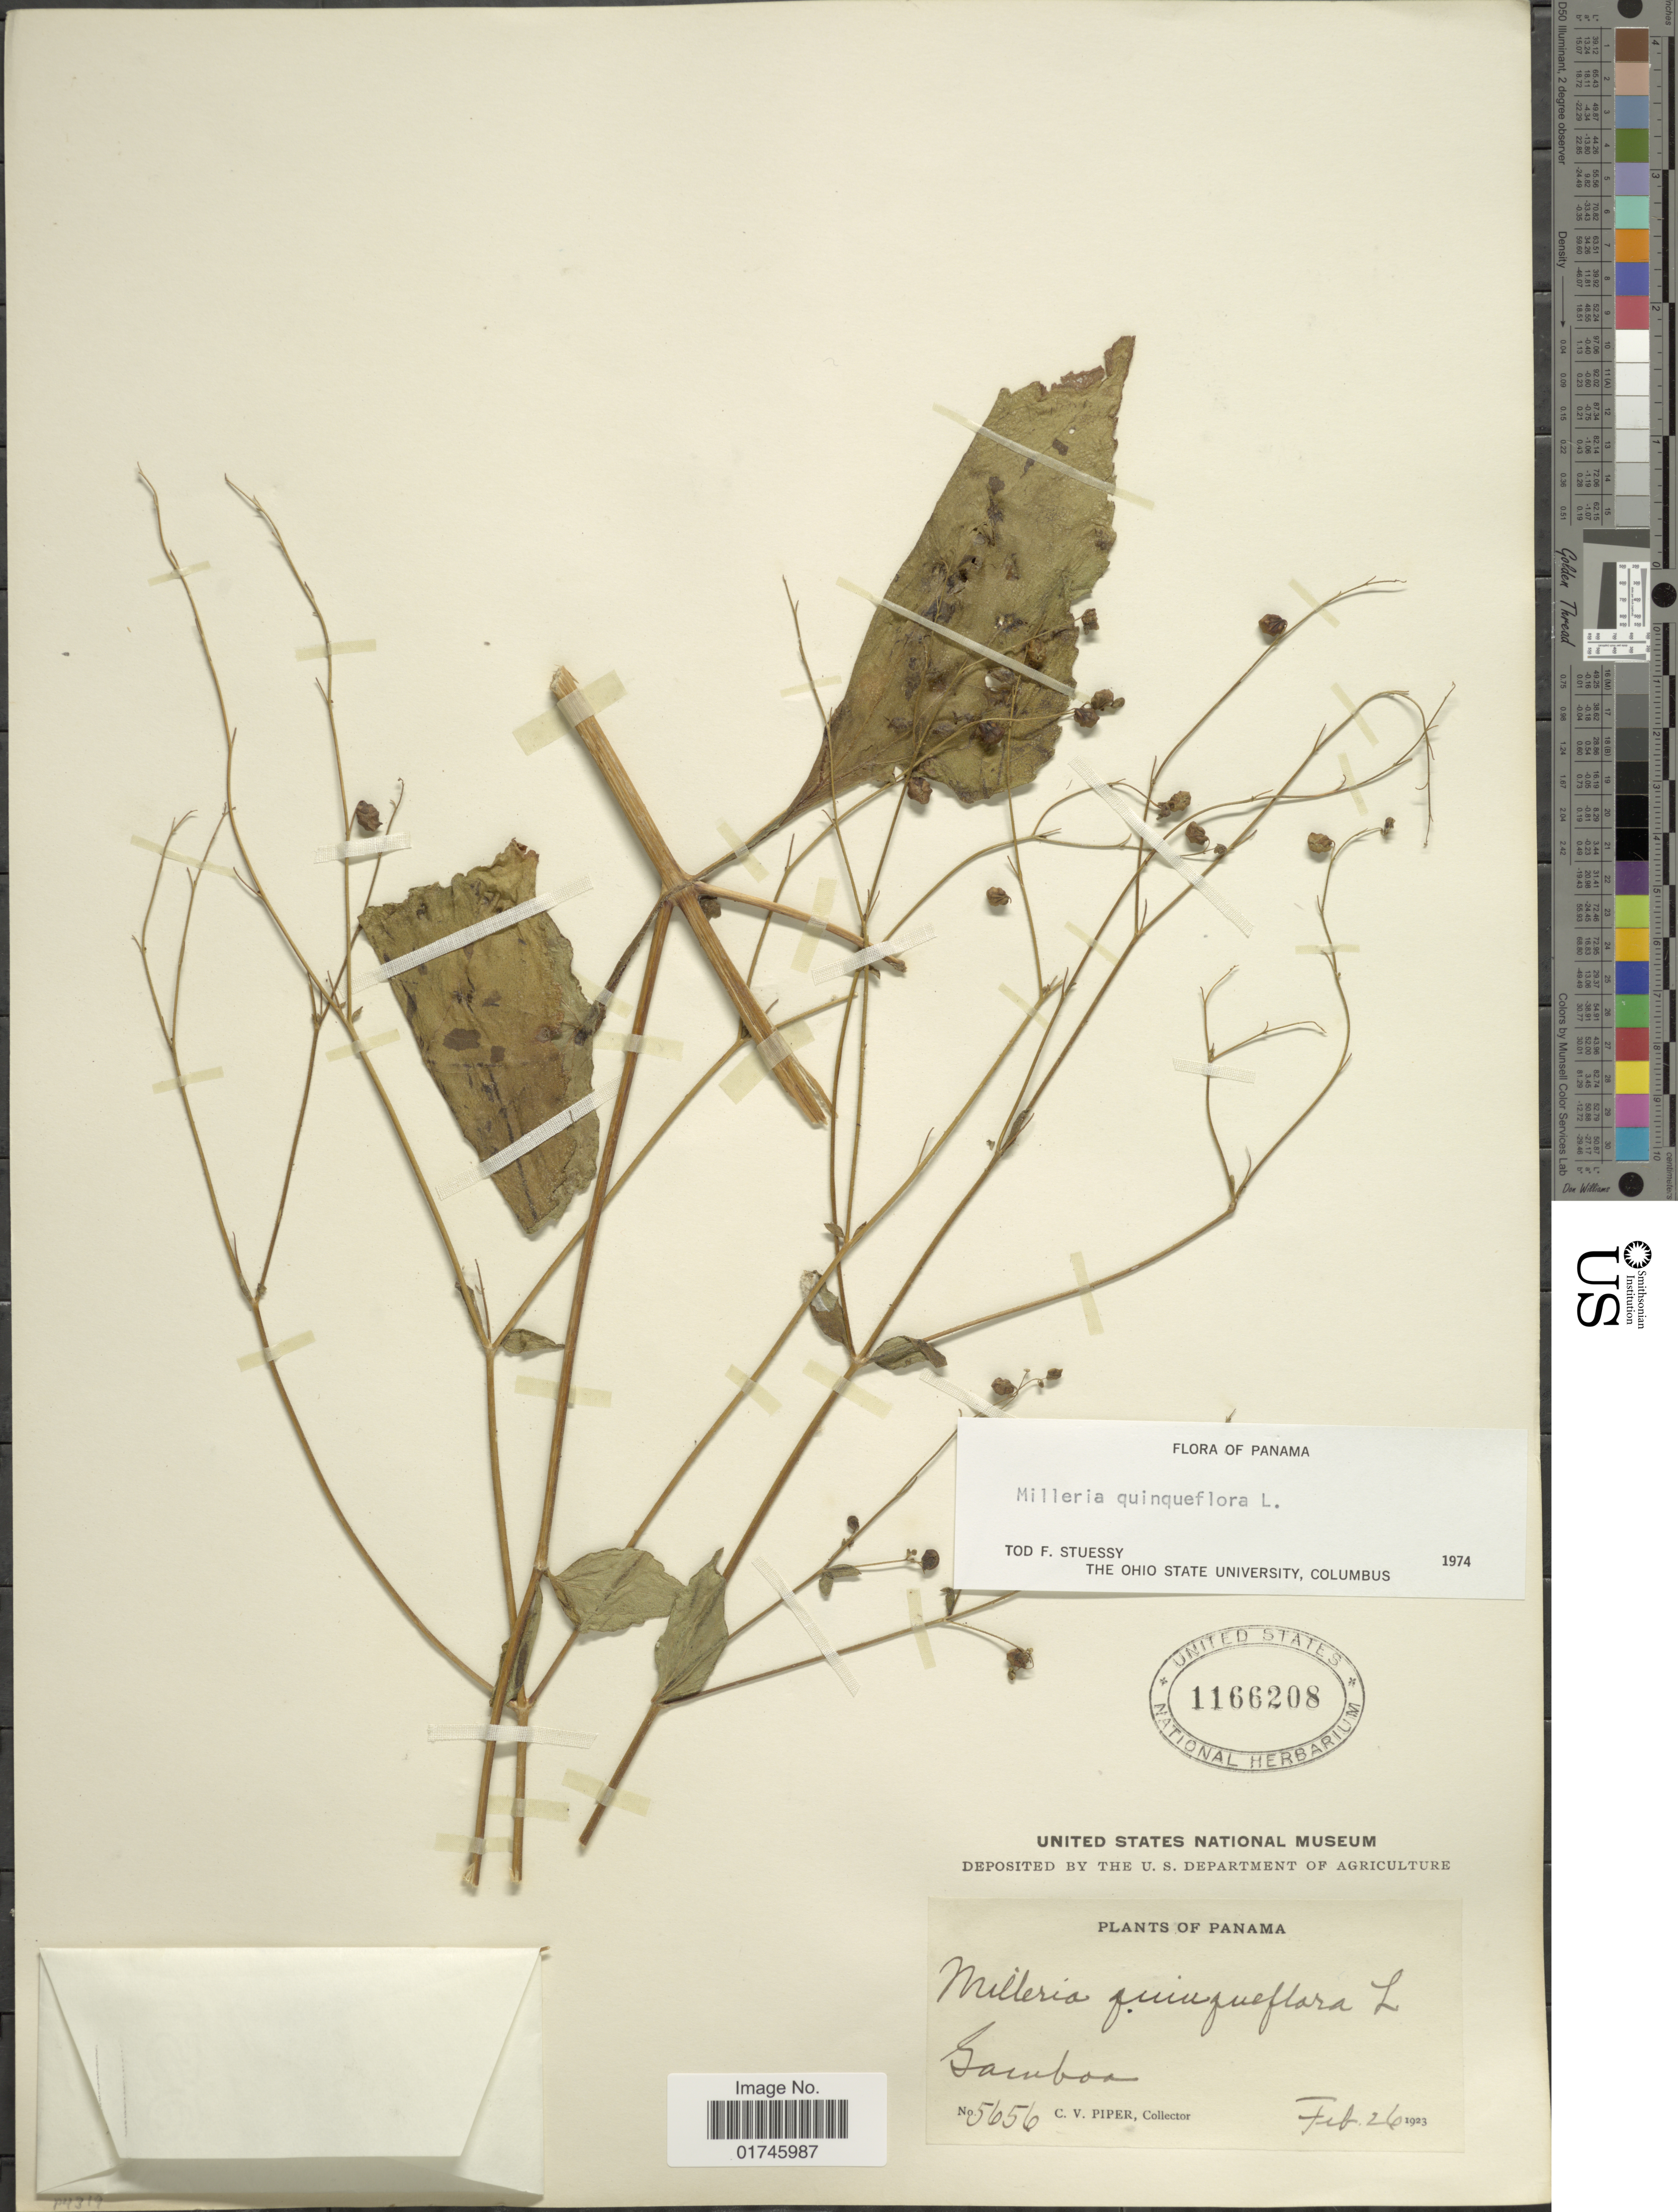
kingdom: Plantae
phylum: Tracheophyta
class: Magnoliopsida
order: Asterales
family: Asteraceae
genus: Milleria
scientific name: Milleria quinqueflora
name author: L.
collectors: C. V. Piper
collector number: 5656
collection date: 1923-02-26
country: Panama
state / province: Colón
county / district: Canal Zone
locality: Gamboa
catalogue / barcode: US 1166208